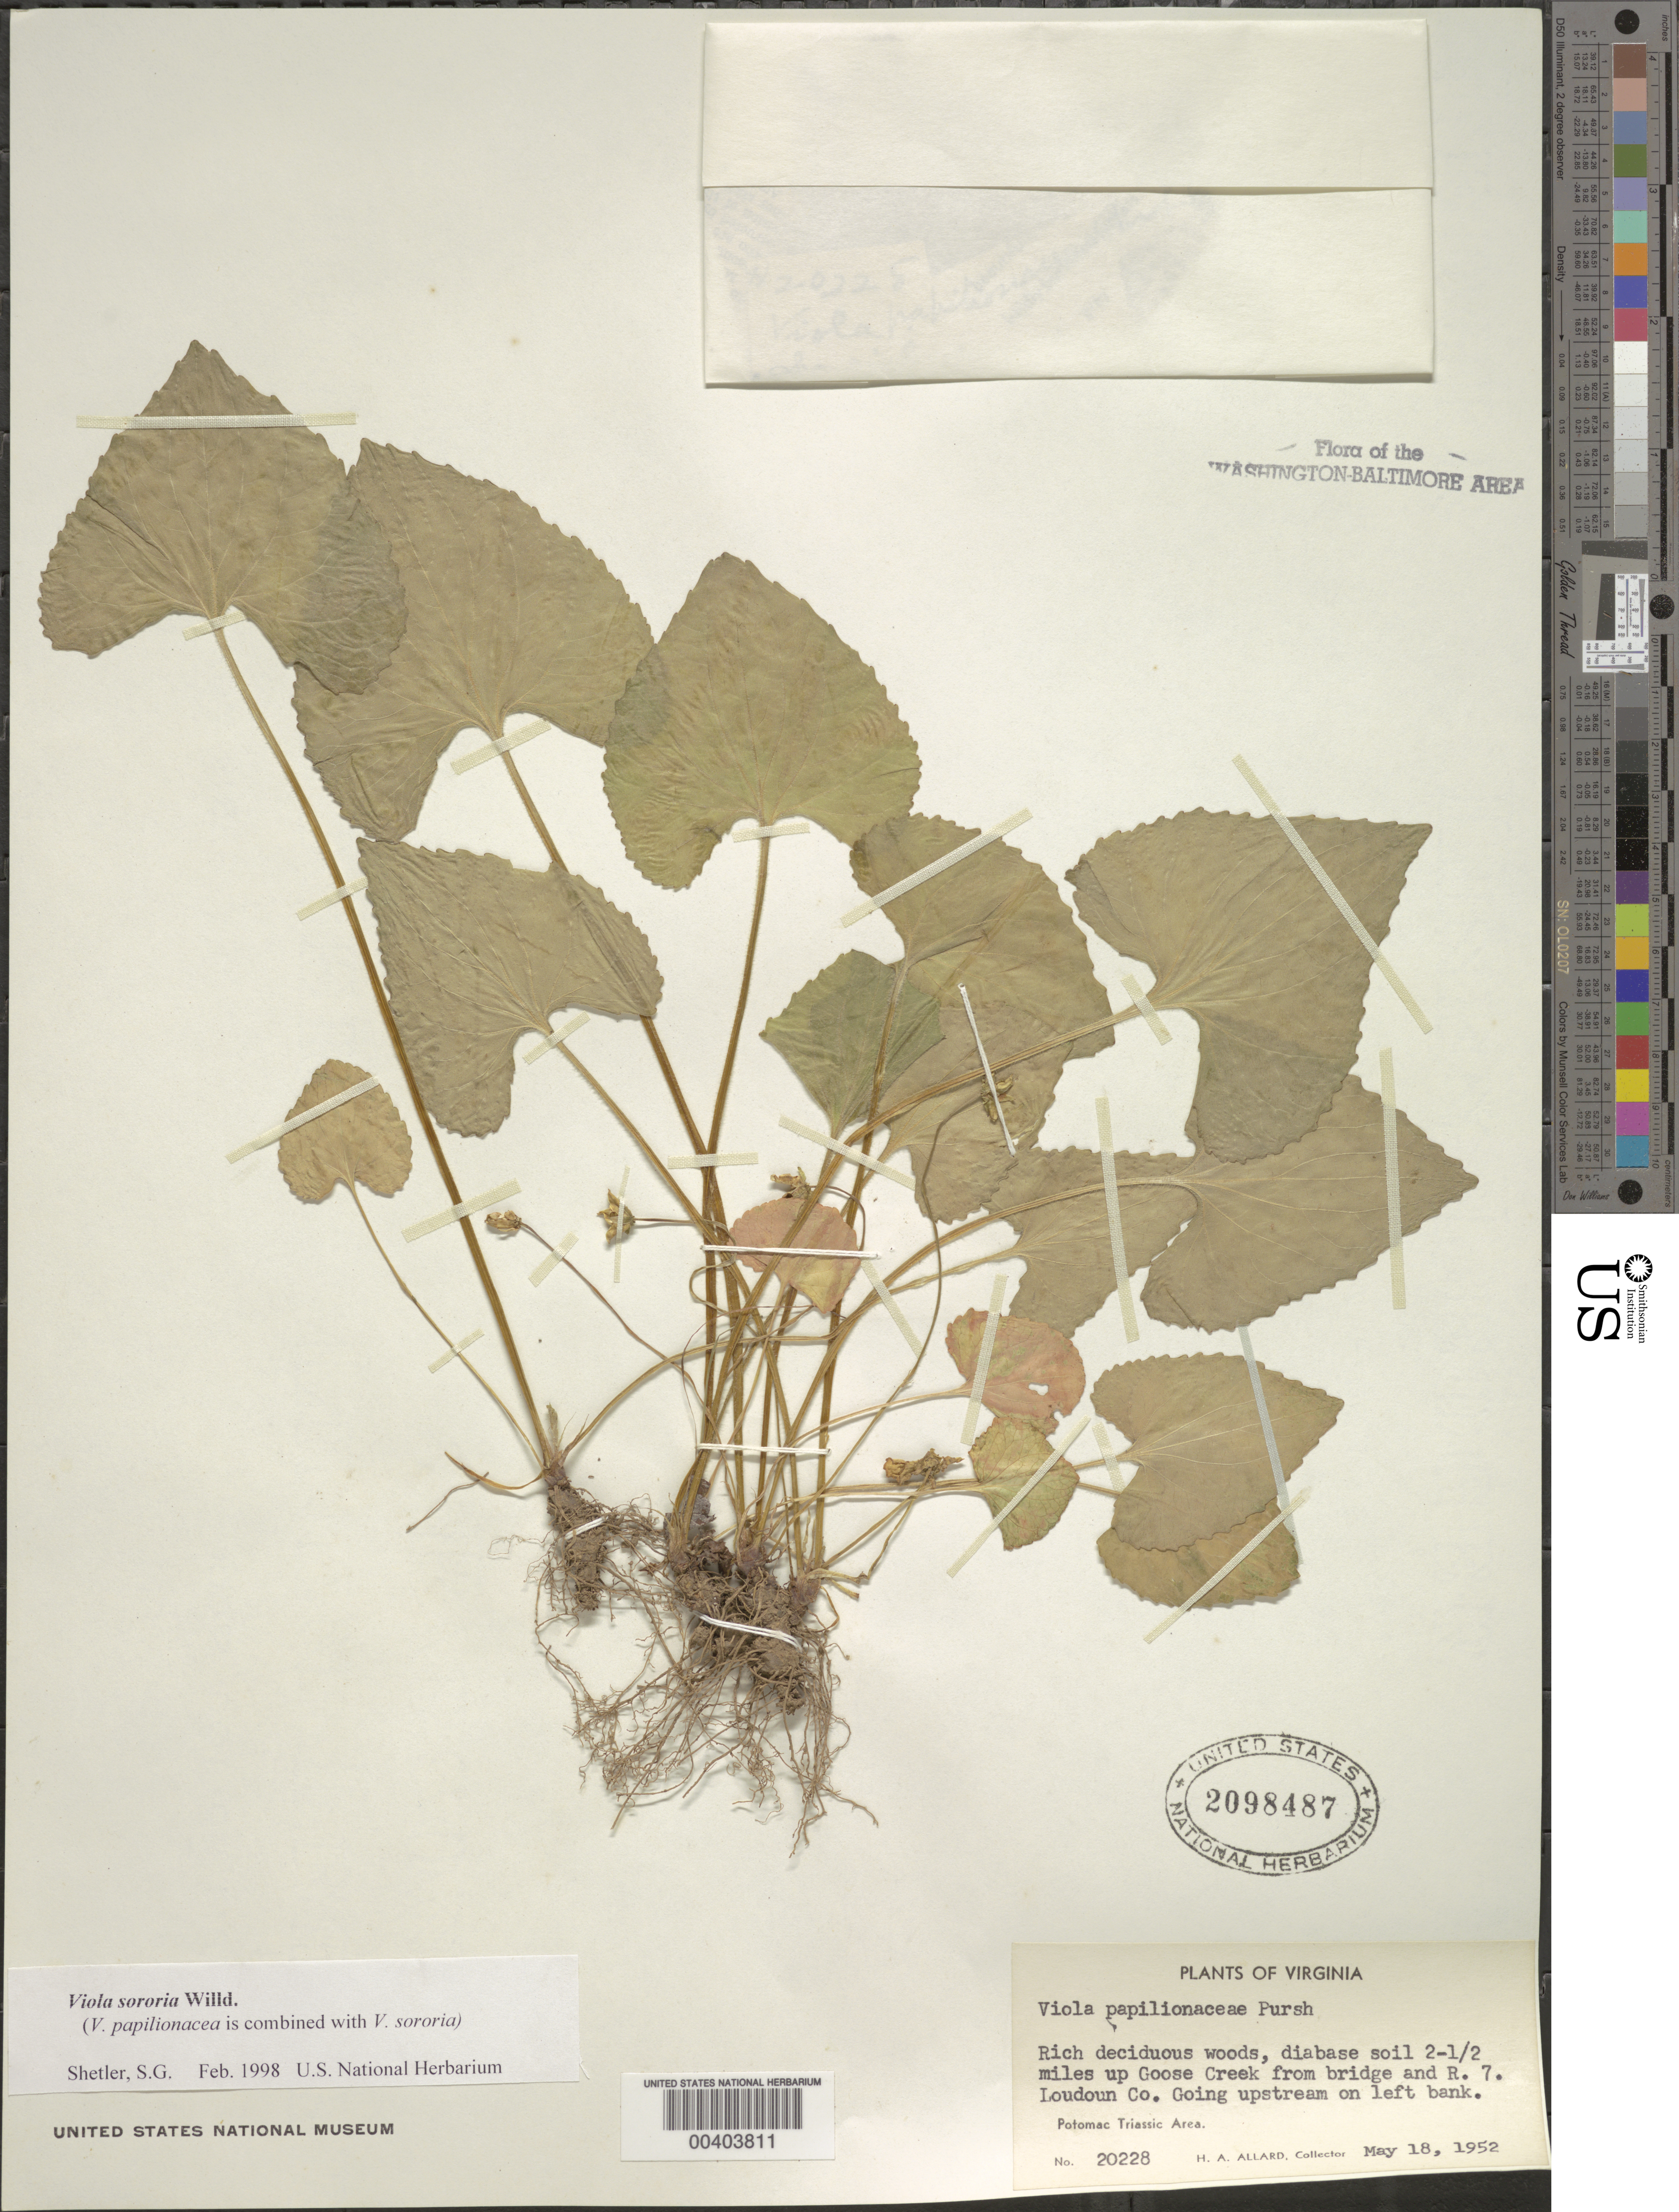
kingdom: Plantae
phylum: Tracheophyta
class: Magnoliopsida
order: Malpighiales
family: Violaceae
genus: Viola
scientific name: Viola sororia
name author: Willd.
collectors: H. A. Allard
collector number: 20228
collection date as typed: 18 May 1952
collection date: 1952-05-18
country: United States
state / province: Virginia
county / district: Loudoun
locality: Upstream from Route 7 on Goose Creek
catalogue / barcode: US 2098487